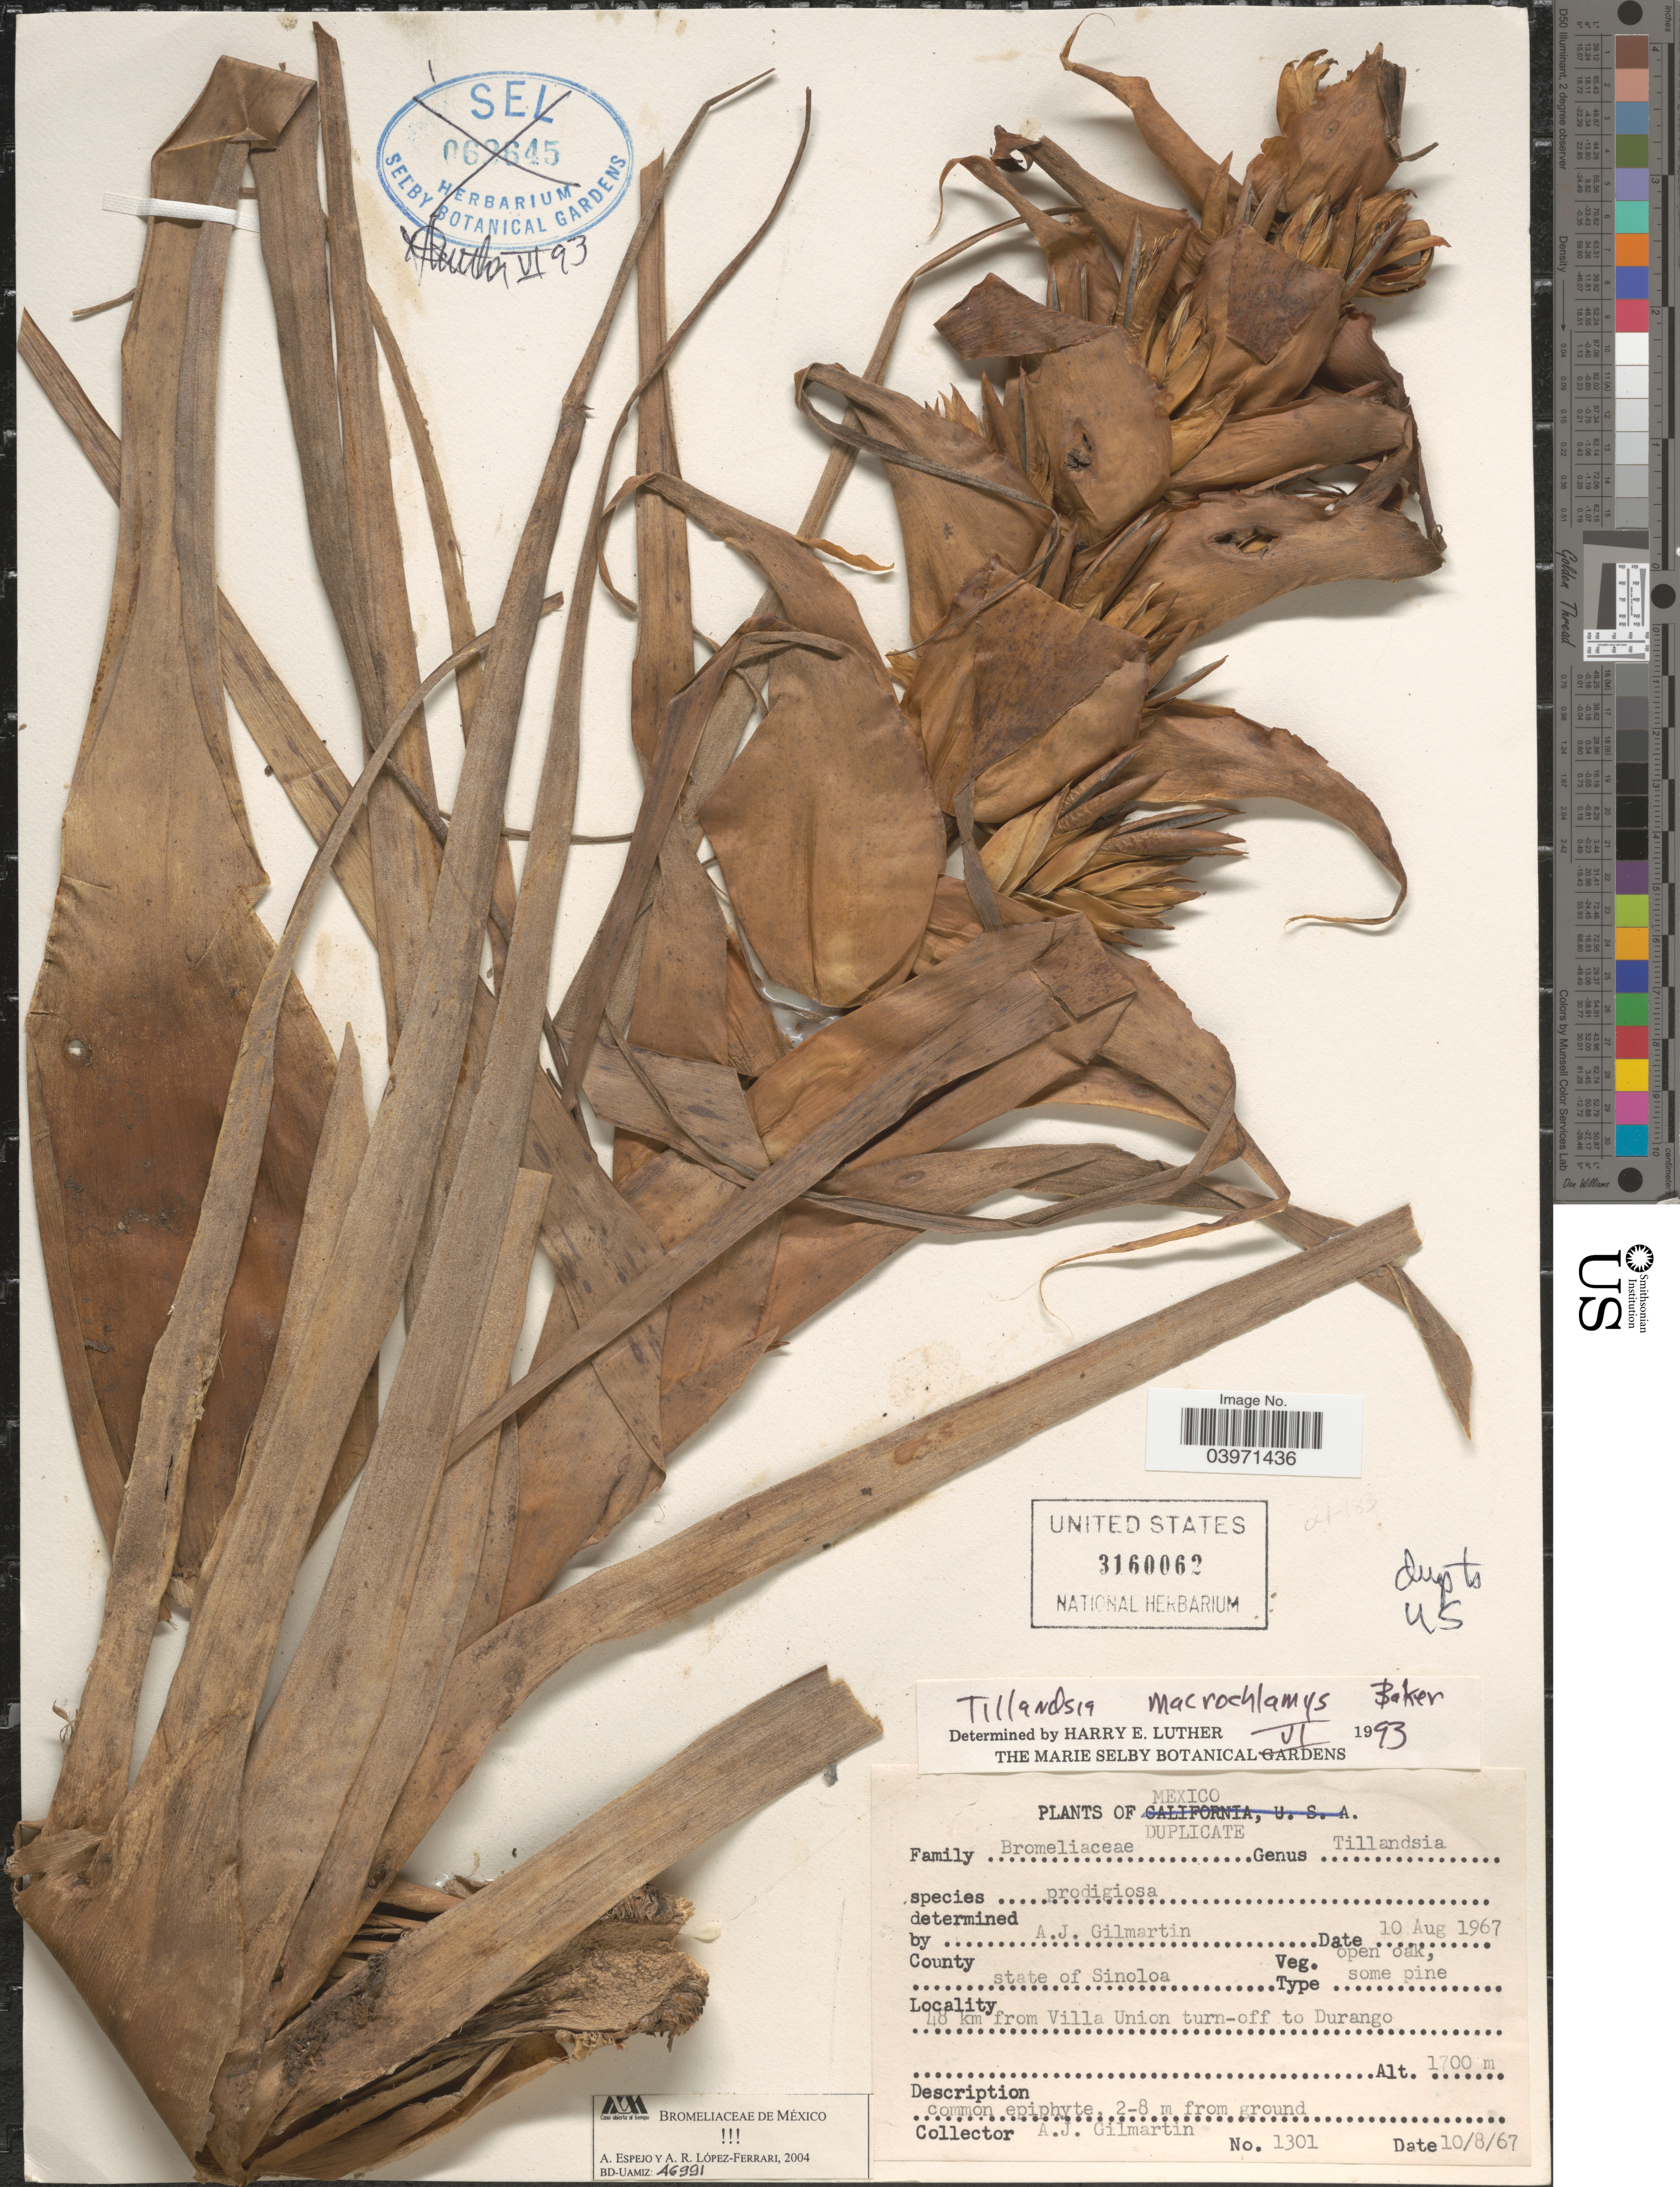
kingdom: Plantae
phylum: Tracheophyta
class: Liliopsida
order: Poales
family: Bromeliaceae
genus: Tillandsia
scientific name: Tillandsia macrochlamys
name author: Baker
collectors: A. J. Gilmartin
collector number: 1301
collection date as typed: Transcribed d/m/y: 10/8/67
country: Mexico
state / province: Sinaloa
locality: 48 km from Villa Union turn-off to Durango.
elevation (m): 1700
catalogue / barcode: US 3160062